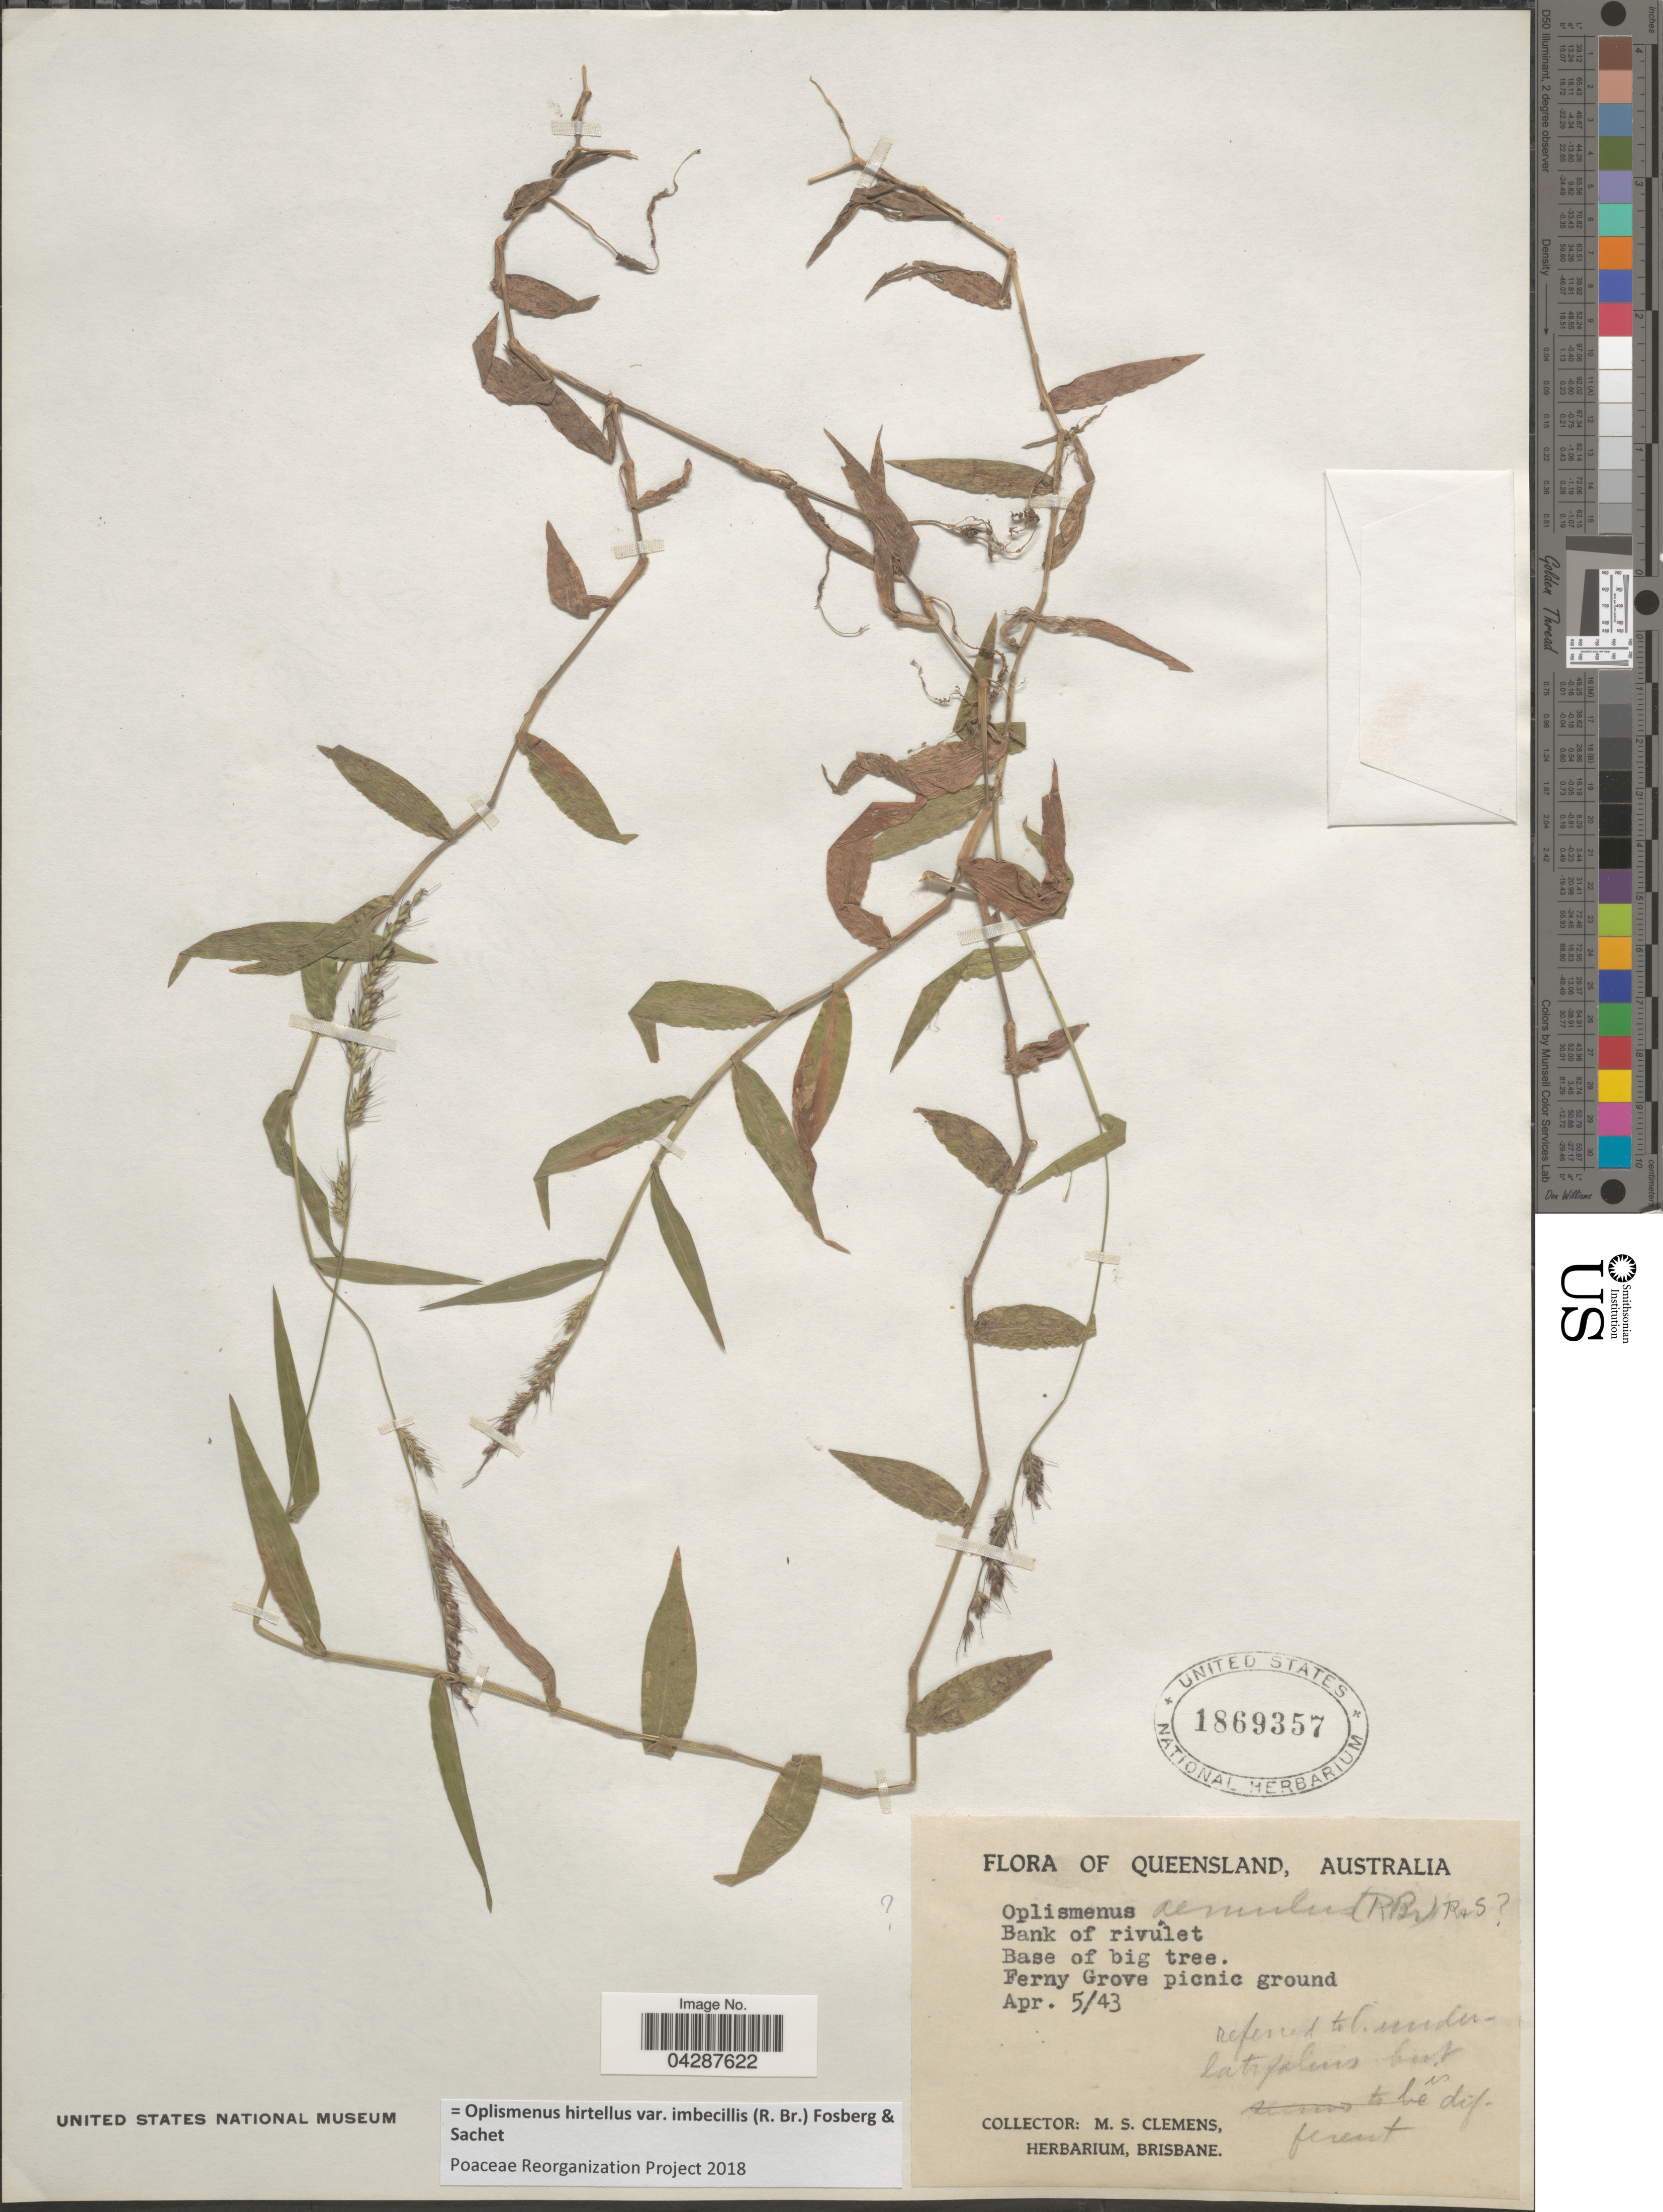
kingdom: Plantae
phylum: Tracheophyta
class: Liliopsida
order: Poales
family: Poaceae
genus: Oplismenus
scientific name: Oplismenus hirtellus var. imbecillis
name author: (R. Br.) Fosberg & Sachet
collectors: M. S. Clemens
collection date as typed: Transcribed d/m/y: 5/4/43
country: Australia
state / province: Queensland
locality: Bank of rivulet. Base of big tree. Ferny Grove picnic ground.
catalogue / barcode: US 1869357